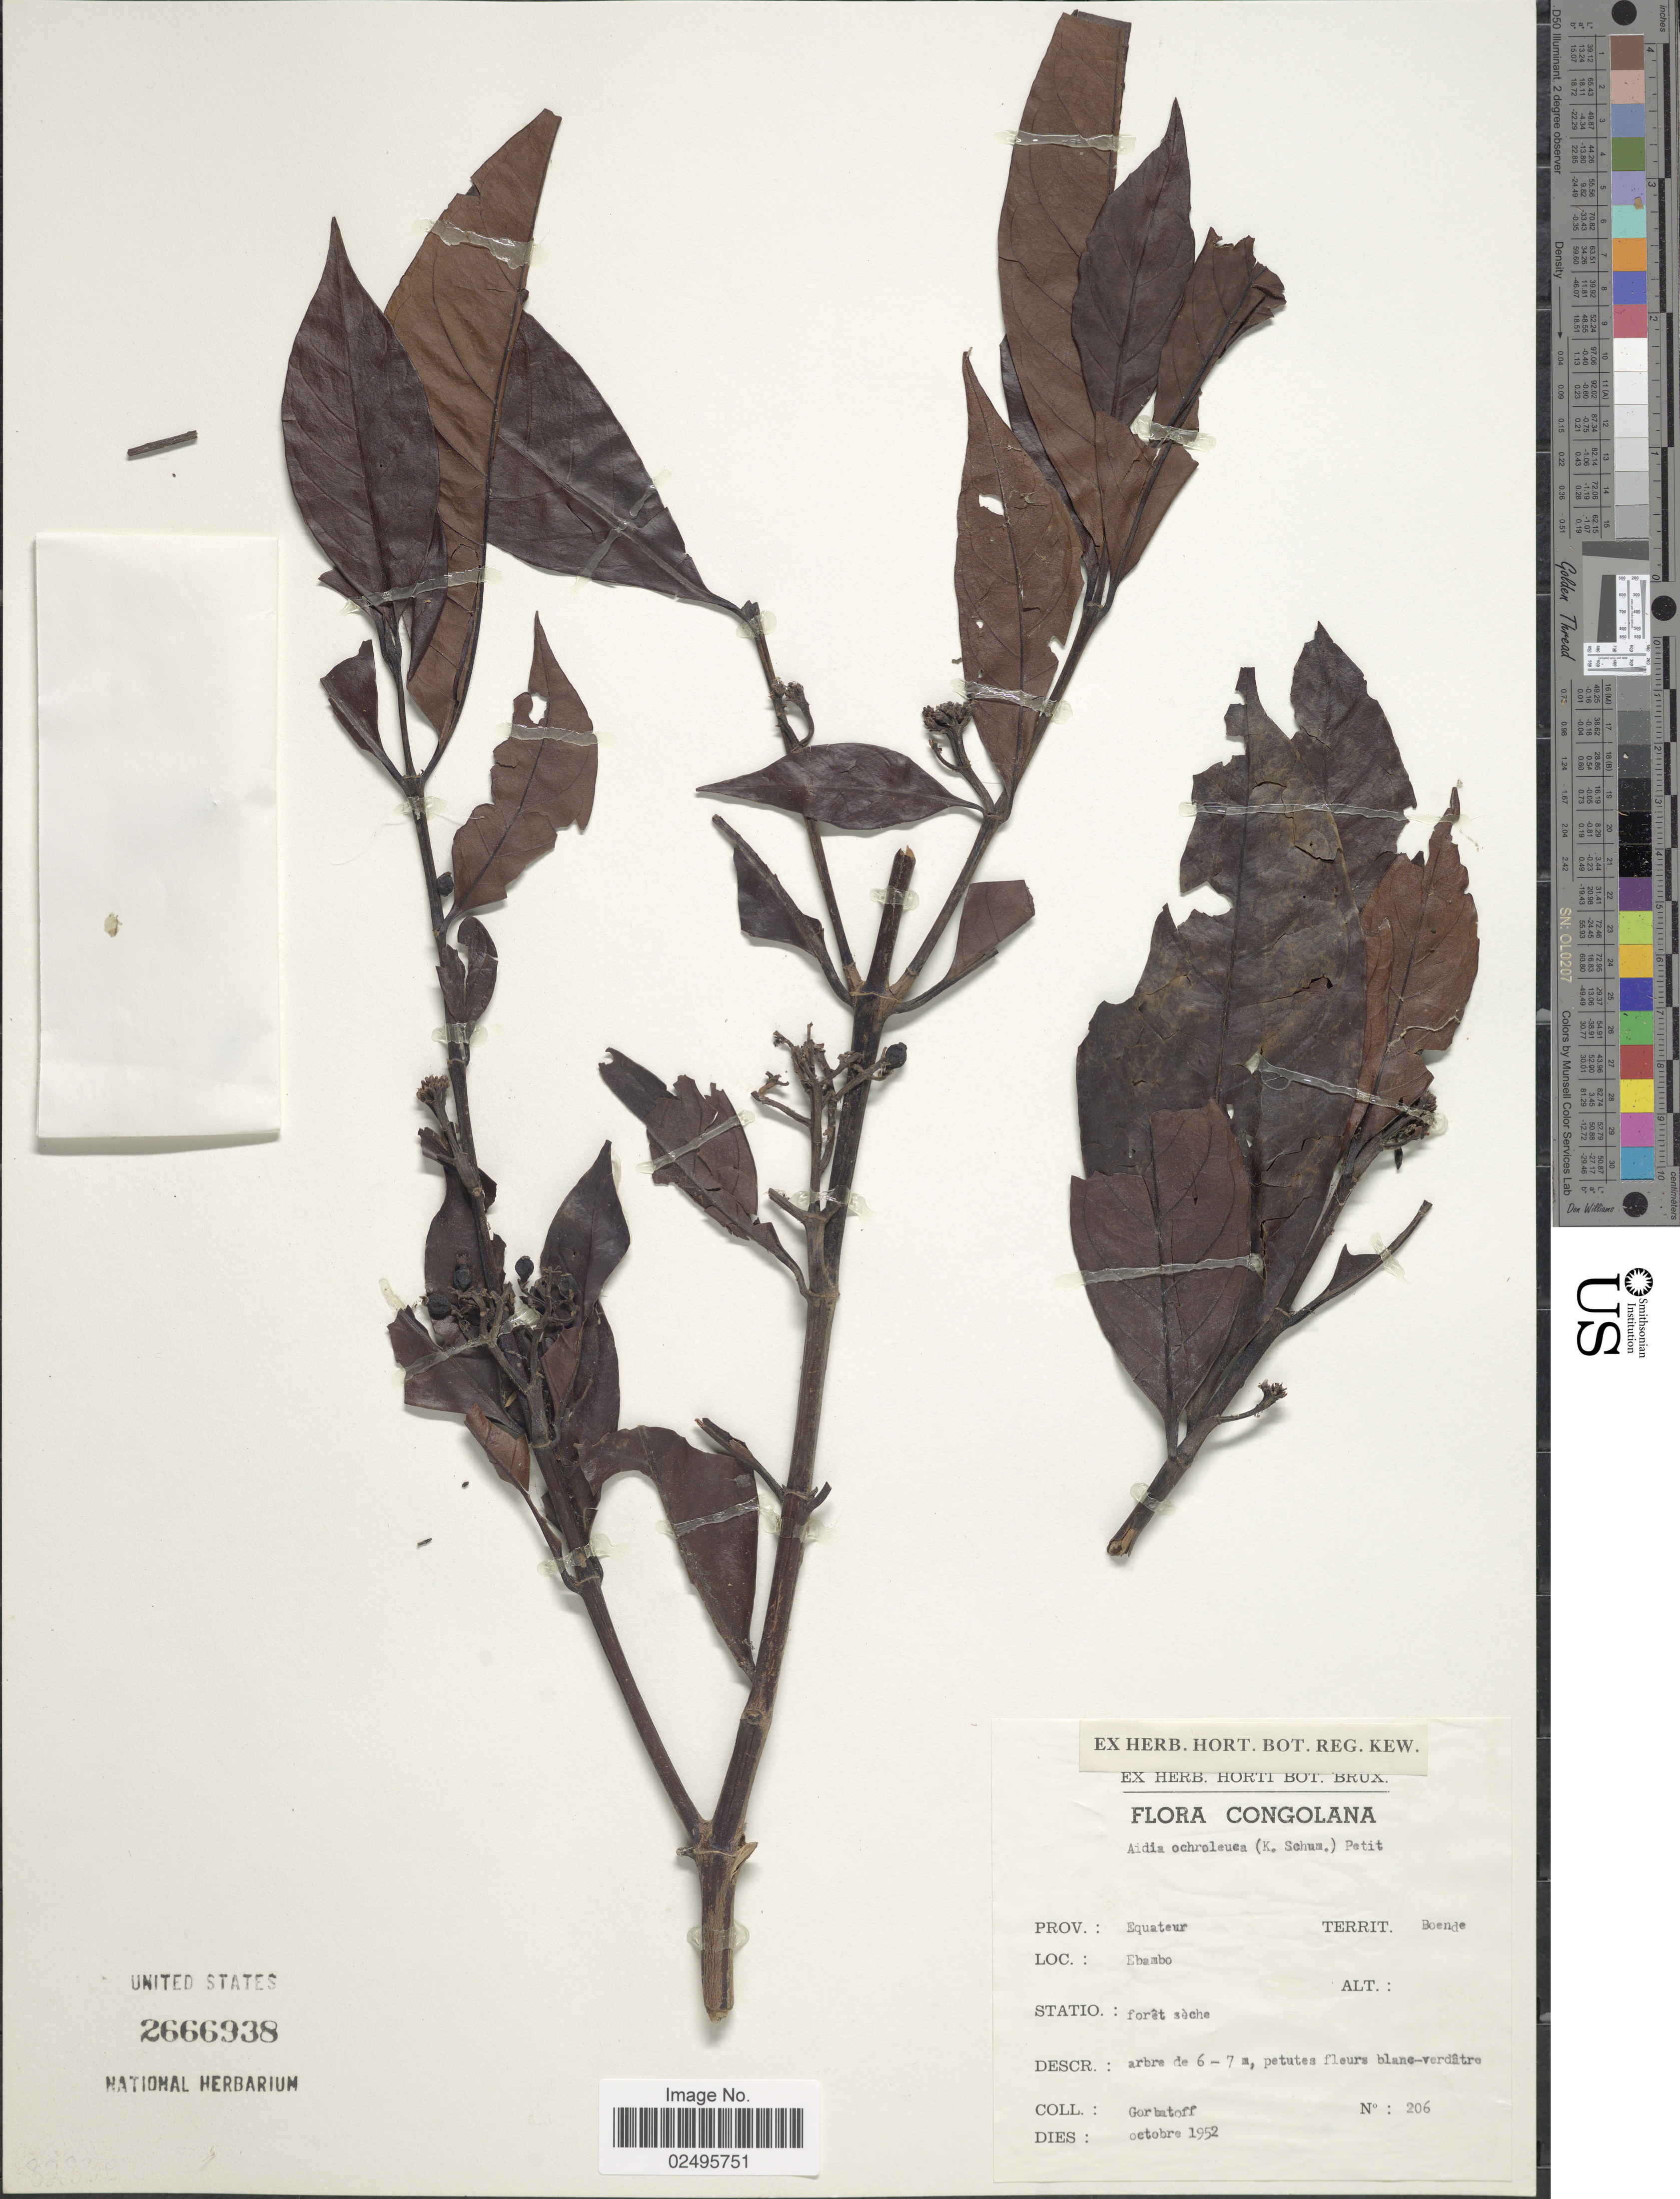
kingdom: Plantae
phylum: Tracheophyta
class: Magnoliopsida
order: Gentianales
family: Rubiaceae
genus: Aidia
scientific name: Aidia ochroleuca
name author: (K. Schum.) E.M.A. Petit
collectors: Gorbatoff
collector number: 206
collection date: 1952-10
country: Congo, Democratic Republic of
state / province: Equateur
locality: Congolana. Territ. Boende. Ebambo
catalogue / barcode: US 2666938